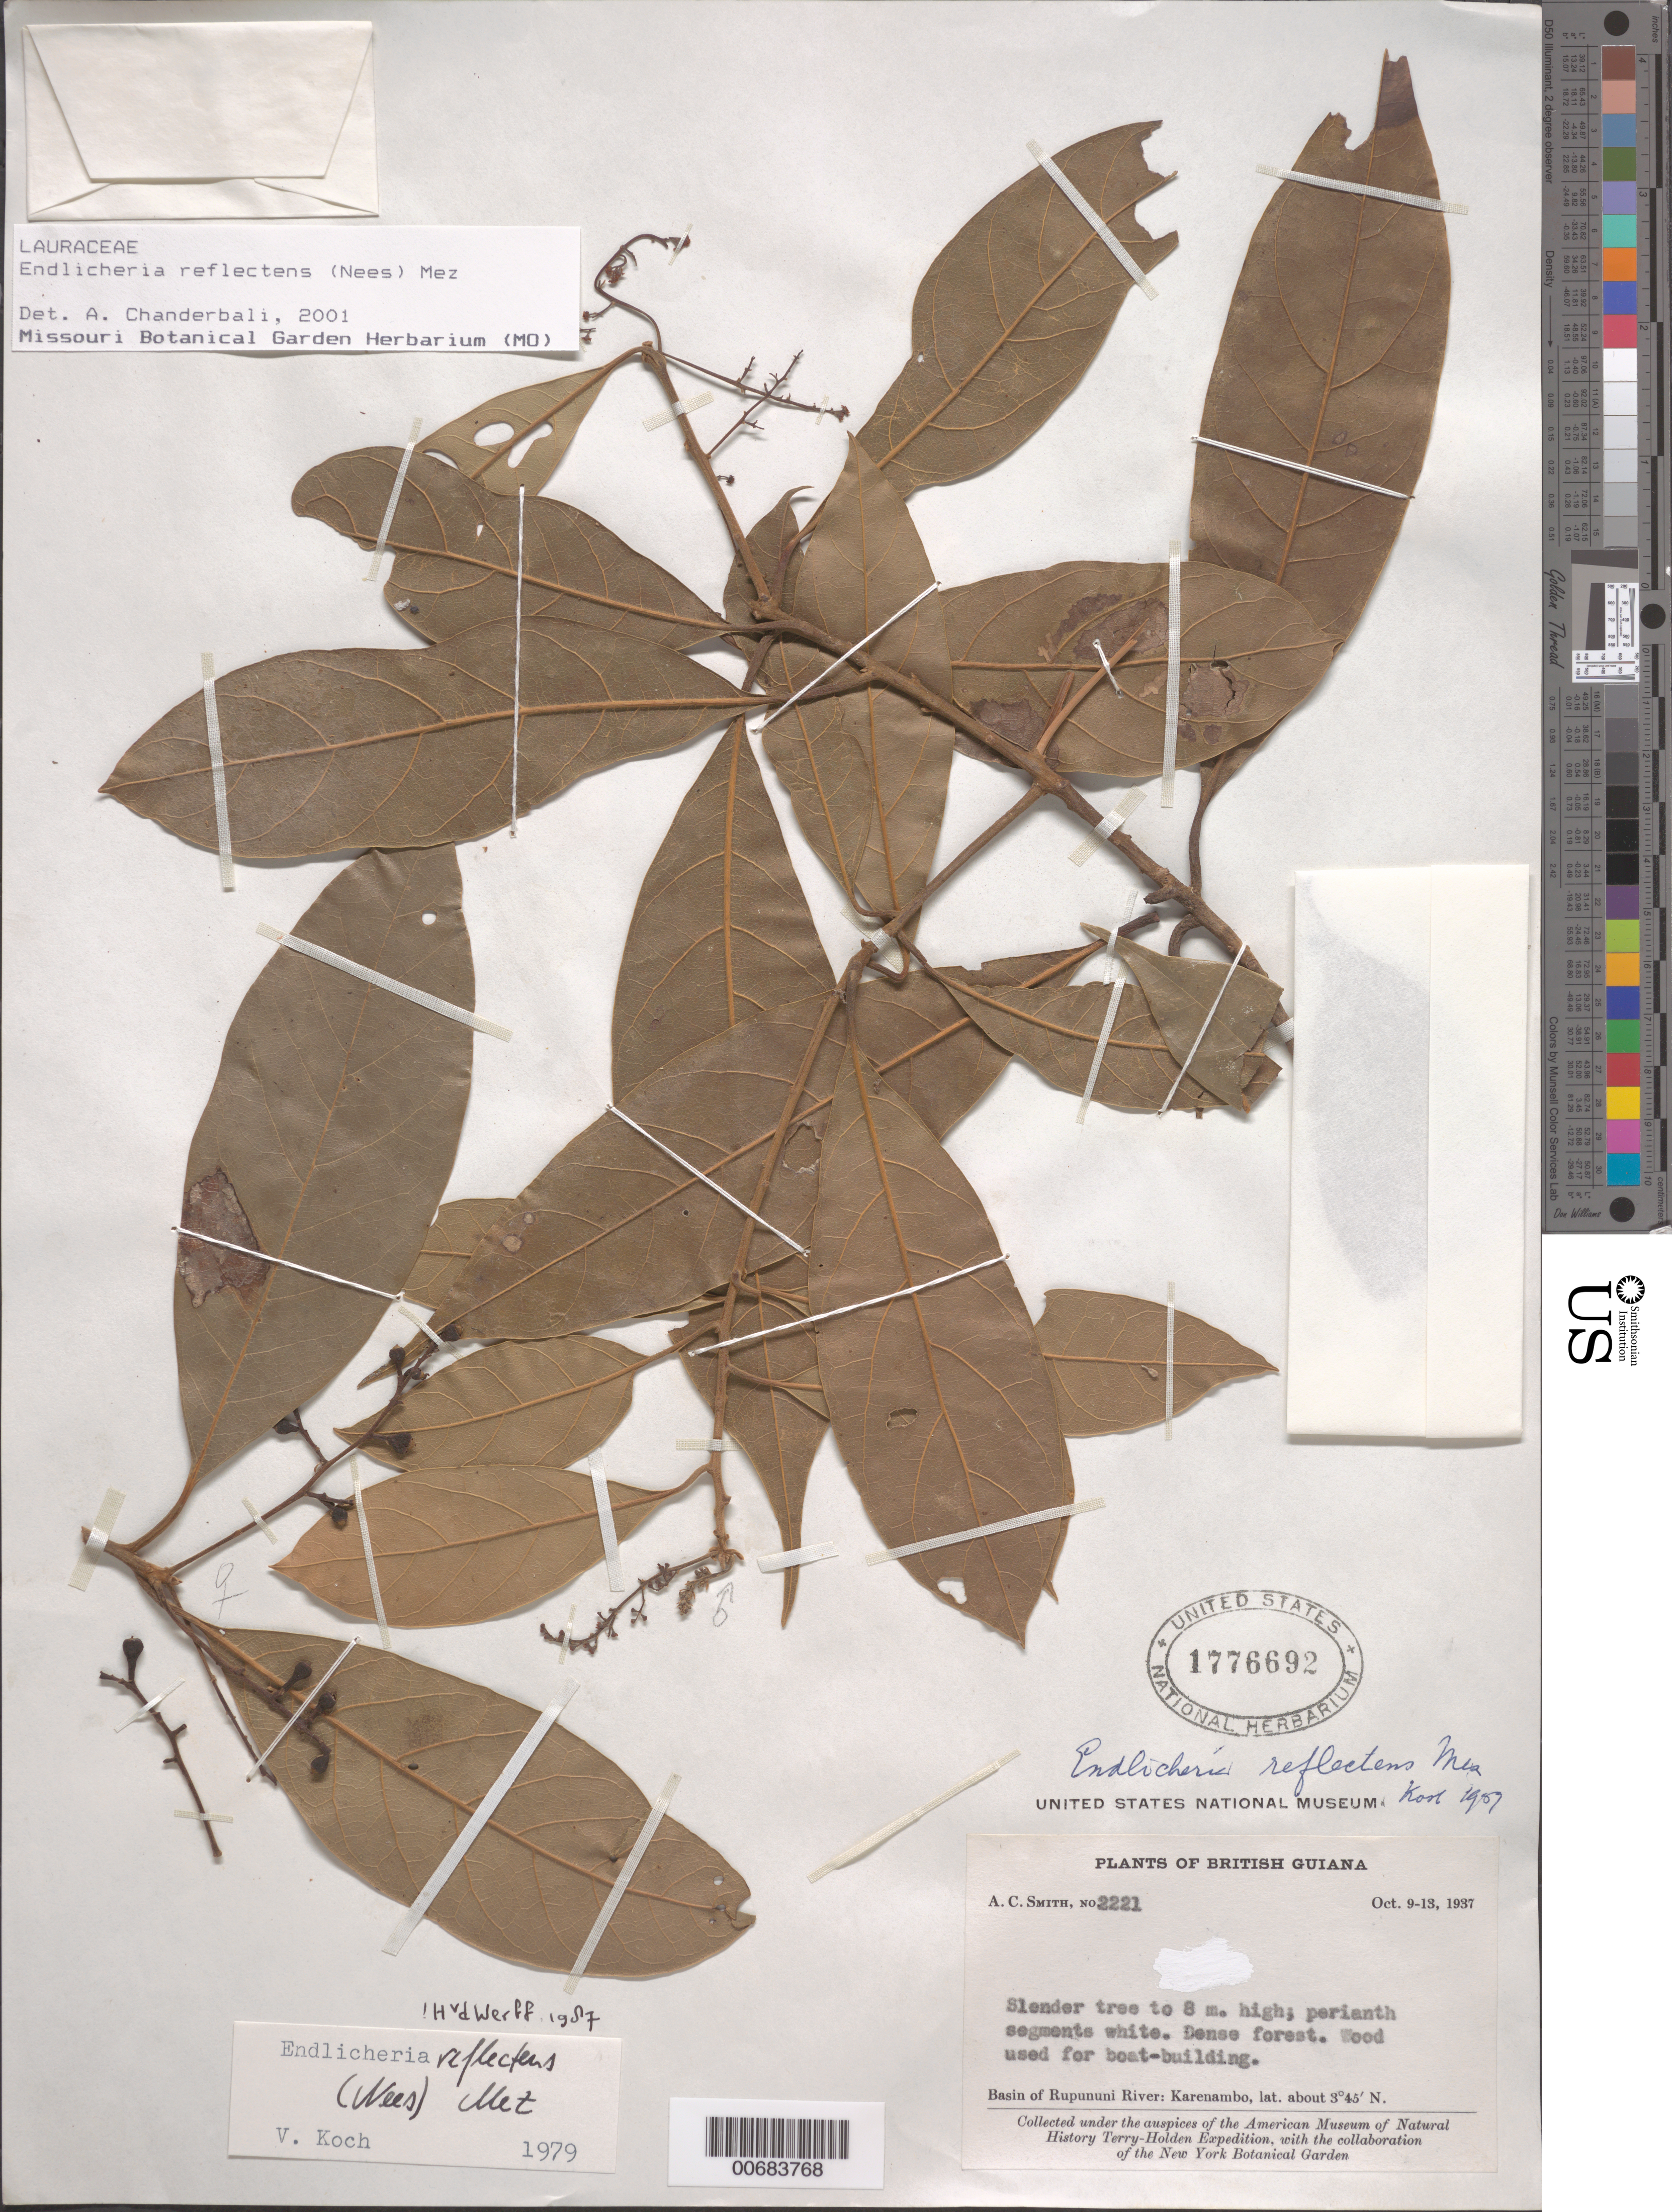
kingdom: Plantae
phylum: Tracheophyta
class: Magnoliopsida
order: Laurales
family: Lauraceae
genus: Endlicheria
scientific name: Endlicheria reflectens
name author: (Nees) Mez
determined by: Chanderbali, Andre Shashi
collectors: A. C. Smith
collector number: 2221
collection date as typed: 9-Oct-37 to 13-Oct-37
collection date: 1937-10-09/1937-10-13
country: Guyana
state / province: U. Takutu-U. Essequibo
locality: Karanambo, Rupununi River basin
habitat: Dense forest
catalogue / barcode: US 1776692